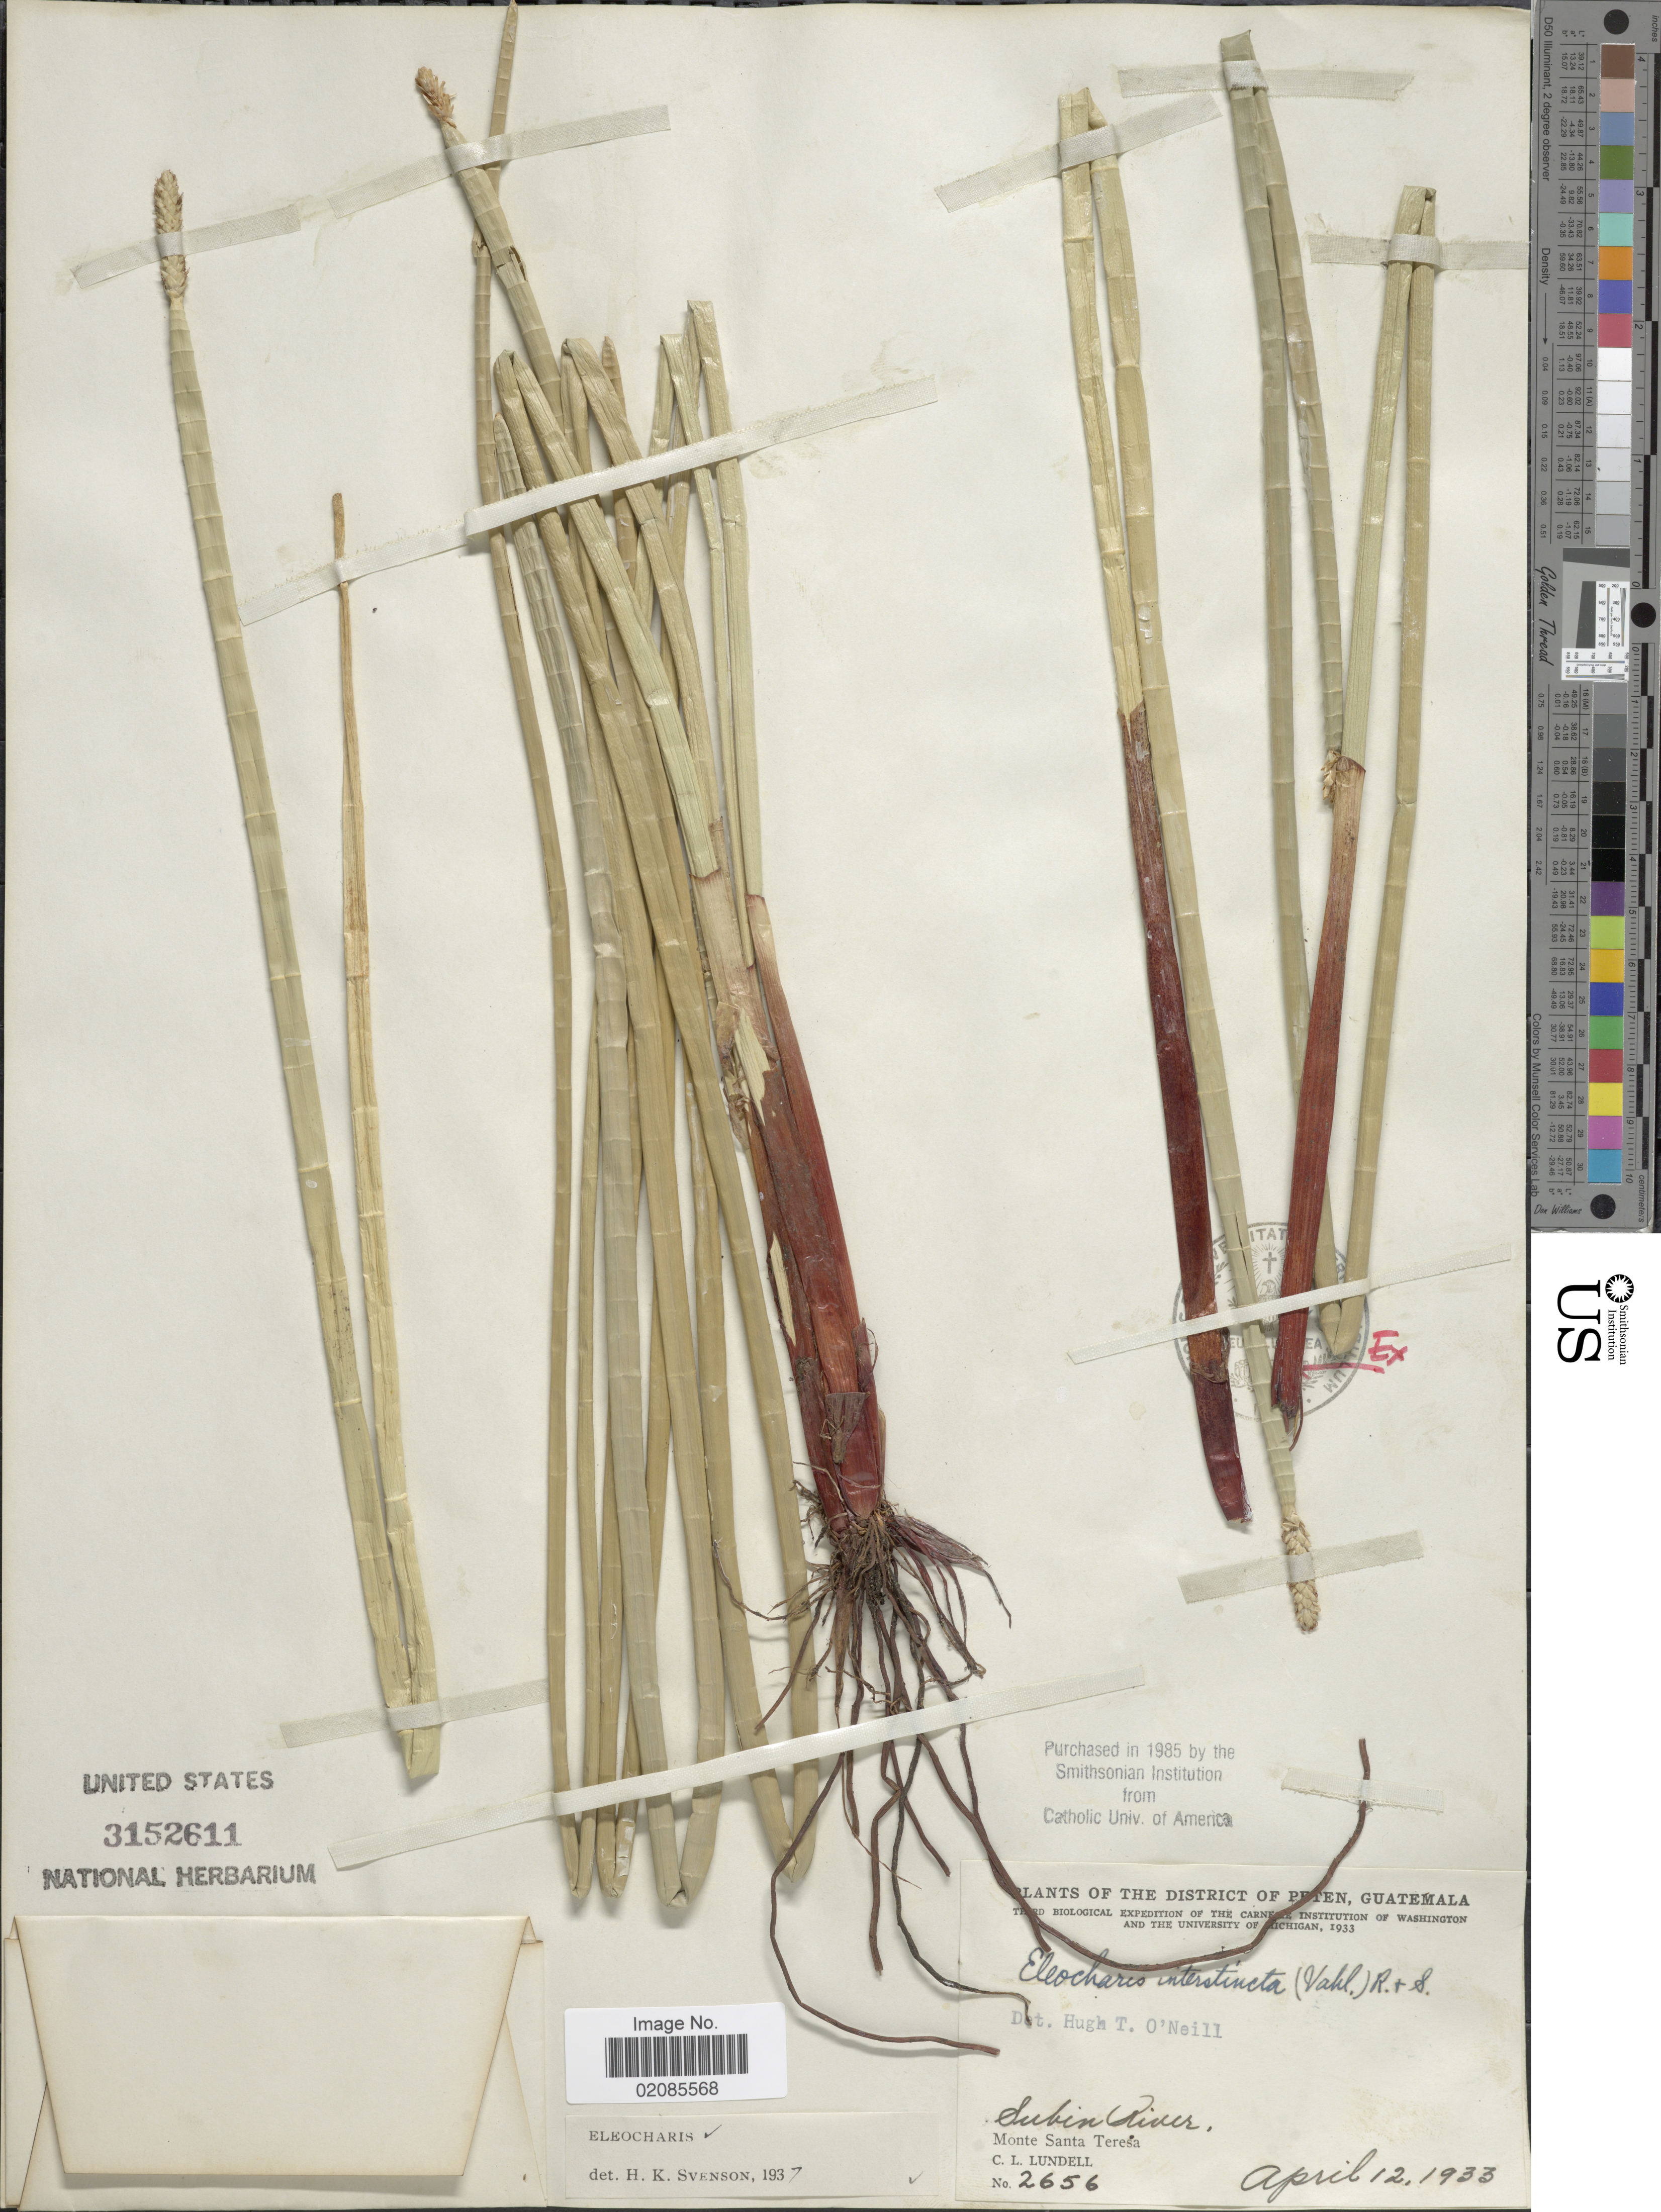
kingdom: Plantae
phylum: Tracheophyta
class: Liliopsida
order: Poales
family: Cyperaceae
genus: Eleocharis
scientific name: Eleocharis interstincta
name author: (Vahl) Roem. & Schult.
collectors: C. L. Lundell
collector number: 2656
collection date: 1933-04-12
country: Guatemala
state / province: El Petén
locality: Subin River, Monte Santa Teresa.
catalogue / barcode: US 3152611